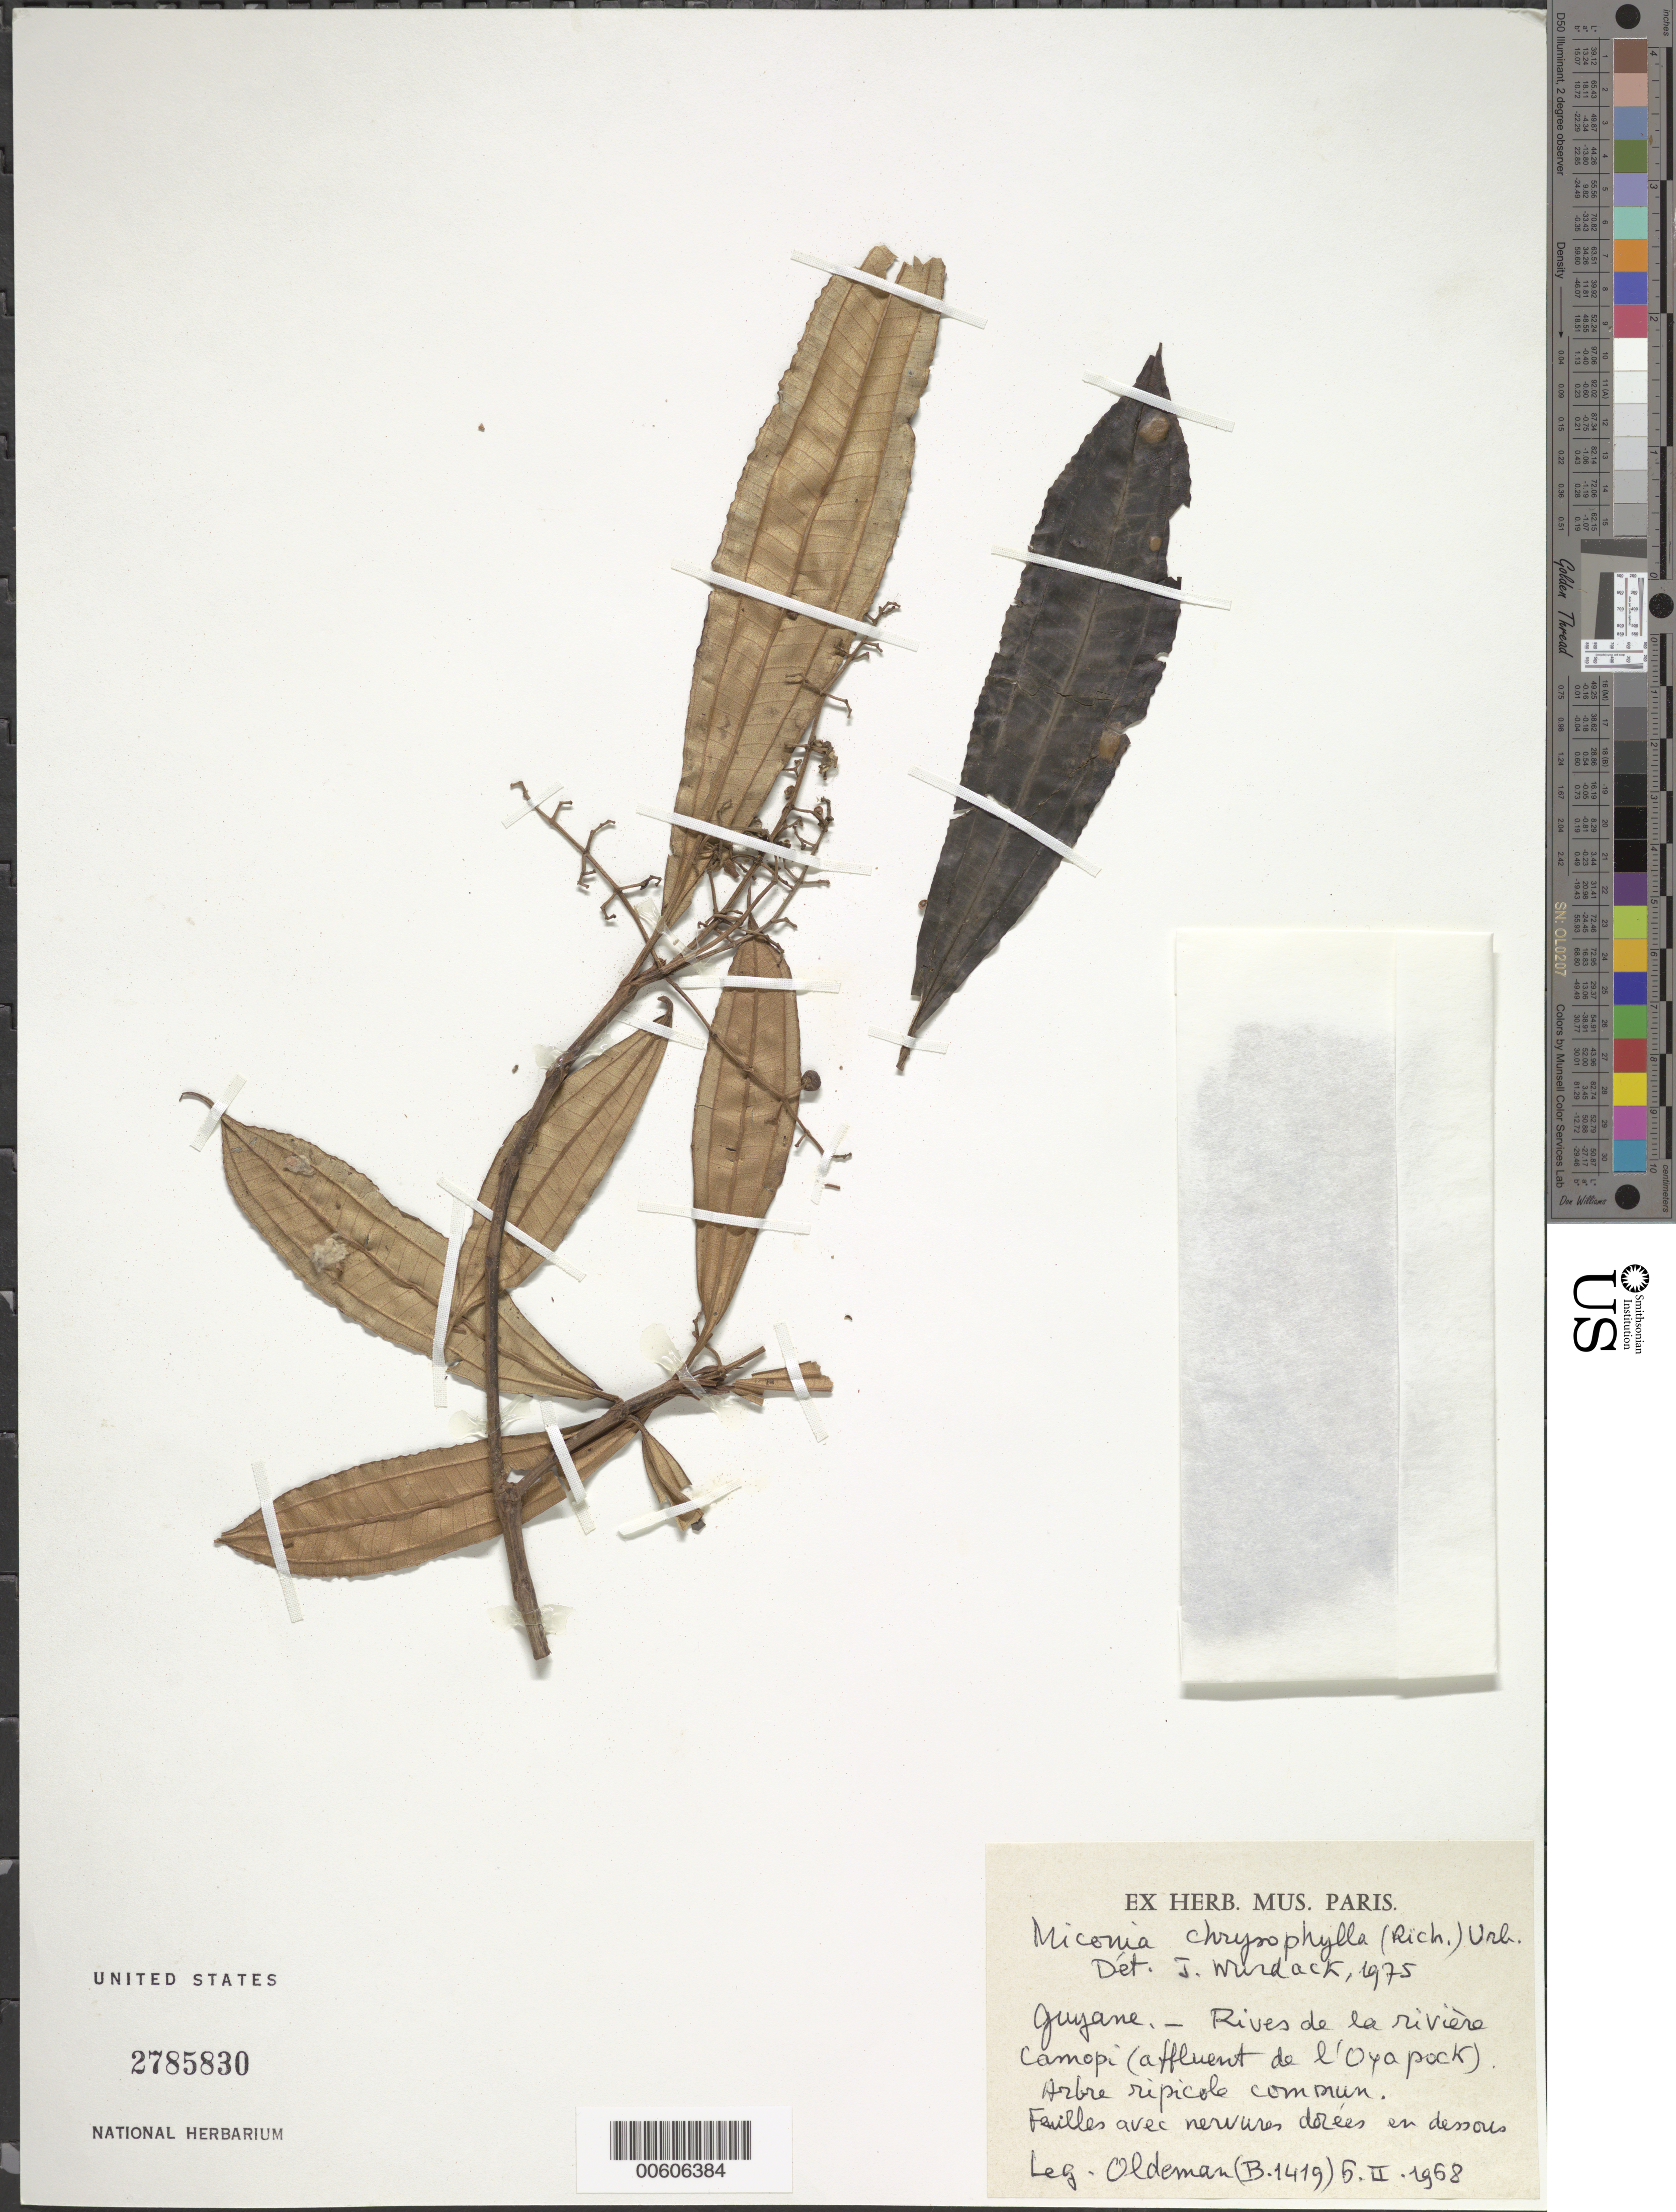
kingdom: Plantae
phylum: Tracheophyta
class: Magnoliopsida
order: Myrtales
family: Melastomataceae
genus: Miconia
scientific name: Miconia chrysophylla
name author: (Rich.) Urb.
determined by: Wurdack, John J., (US), US (UNITED STATES)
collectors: R. Oldeman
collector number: B 1419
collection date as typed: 6-Feb-68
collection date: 1968-02-06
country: French Guiana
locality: Rives de la Rivire Camopi (affluent de l'Oyapock)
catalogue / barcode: US 2785830